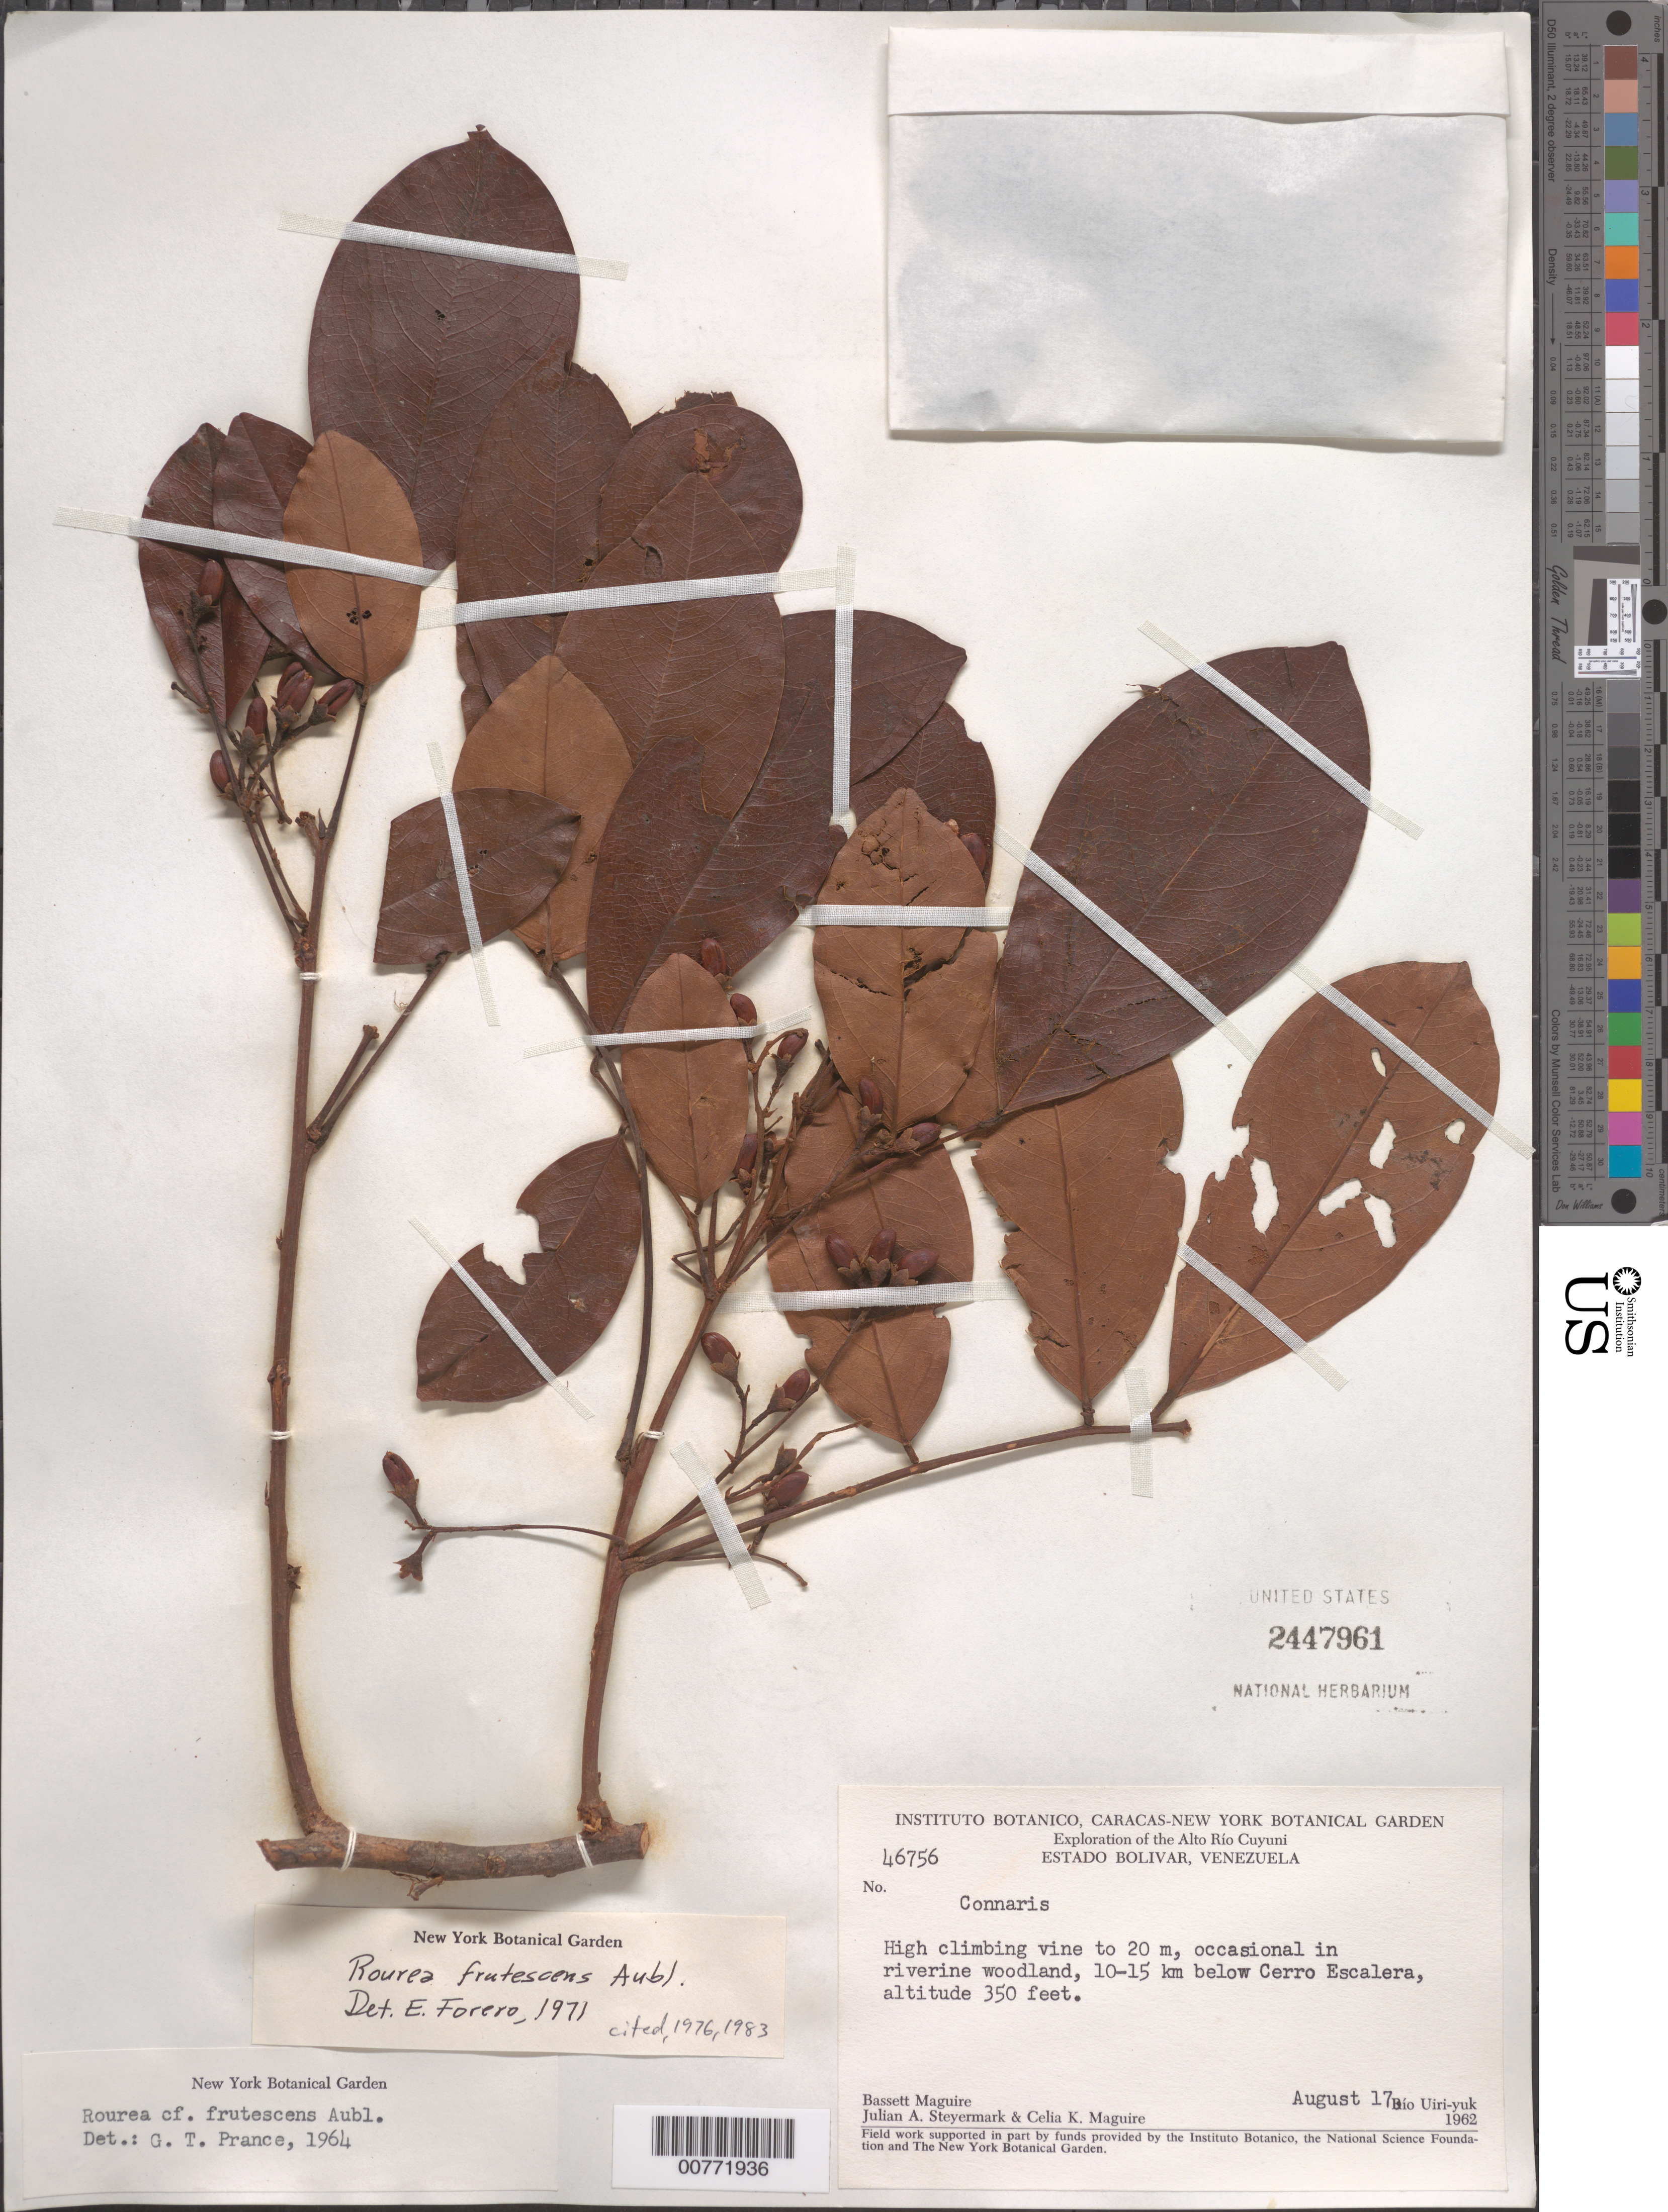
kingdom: Plantae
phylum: Tracheophyta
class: Magnoliopsida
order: Oxalidales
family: Connaraceae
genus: Rourea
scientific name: Rourea frutescens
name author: Aubl.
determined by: Forero, E.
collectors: B. Maguire, C. K. Maguire & G. Wilson-Browne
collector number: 46756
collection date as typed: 17-Aug-62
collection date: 1962-08-17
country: Venezuela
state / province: Bolívar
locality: Alto Río Cuyuni, Río Uiri-yuk, 10-15 km below Cerro La Escalera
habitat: Riverine woodland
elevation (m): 107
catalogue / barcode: US 2447961